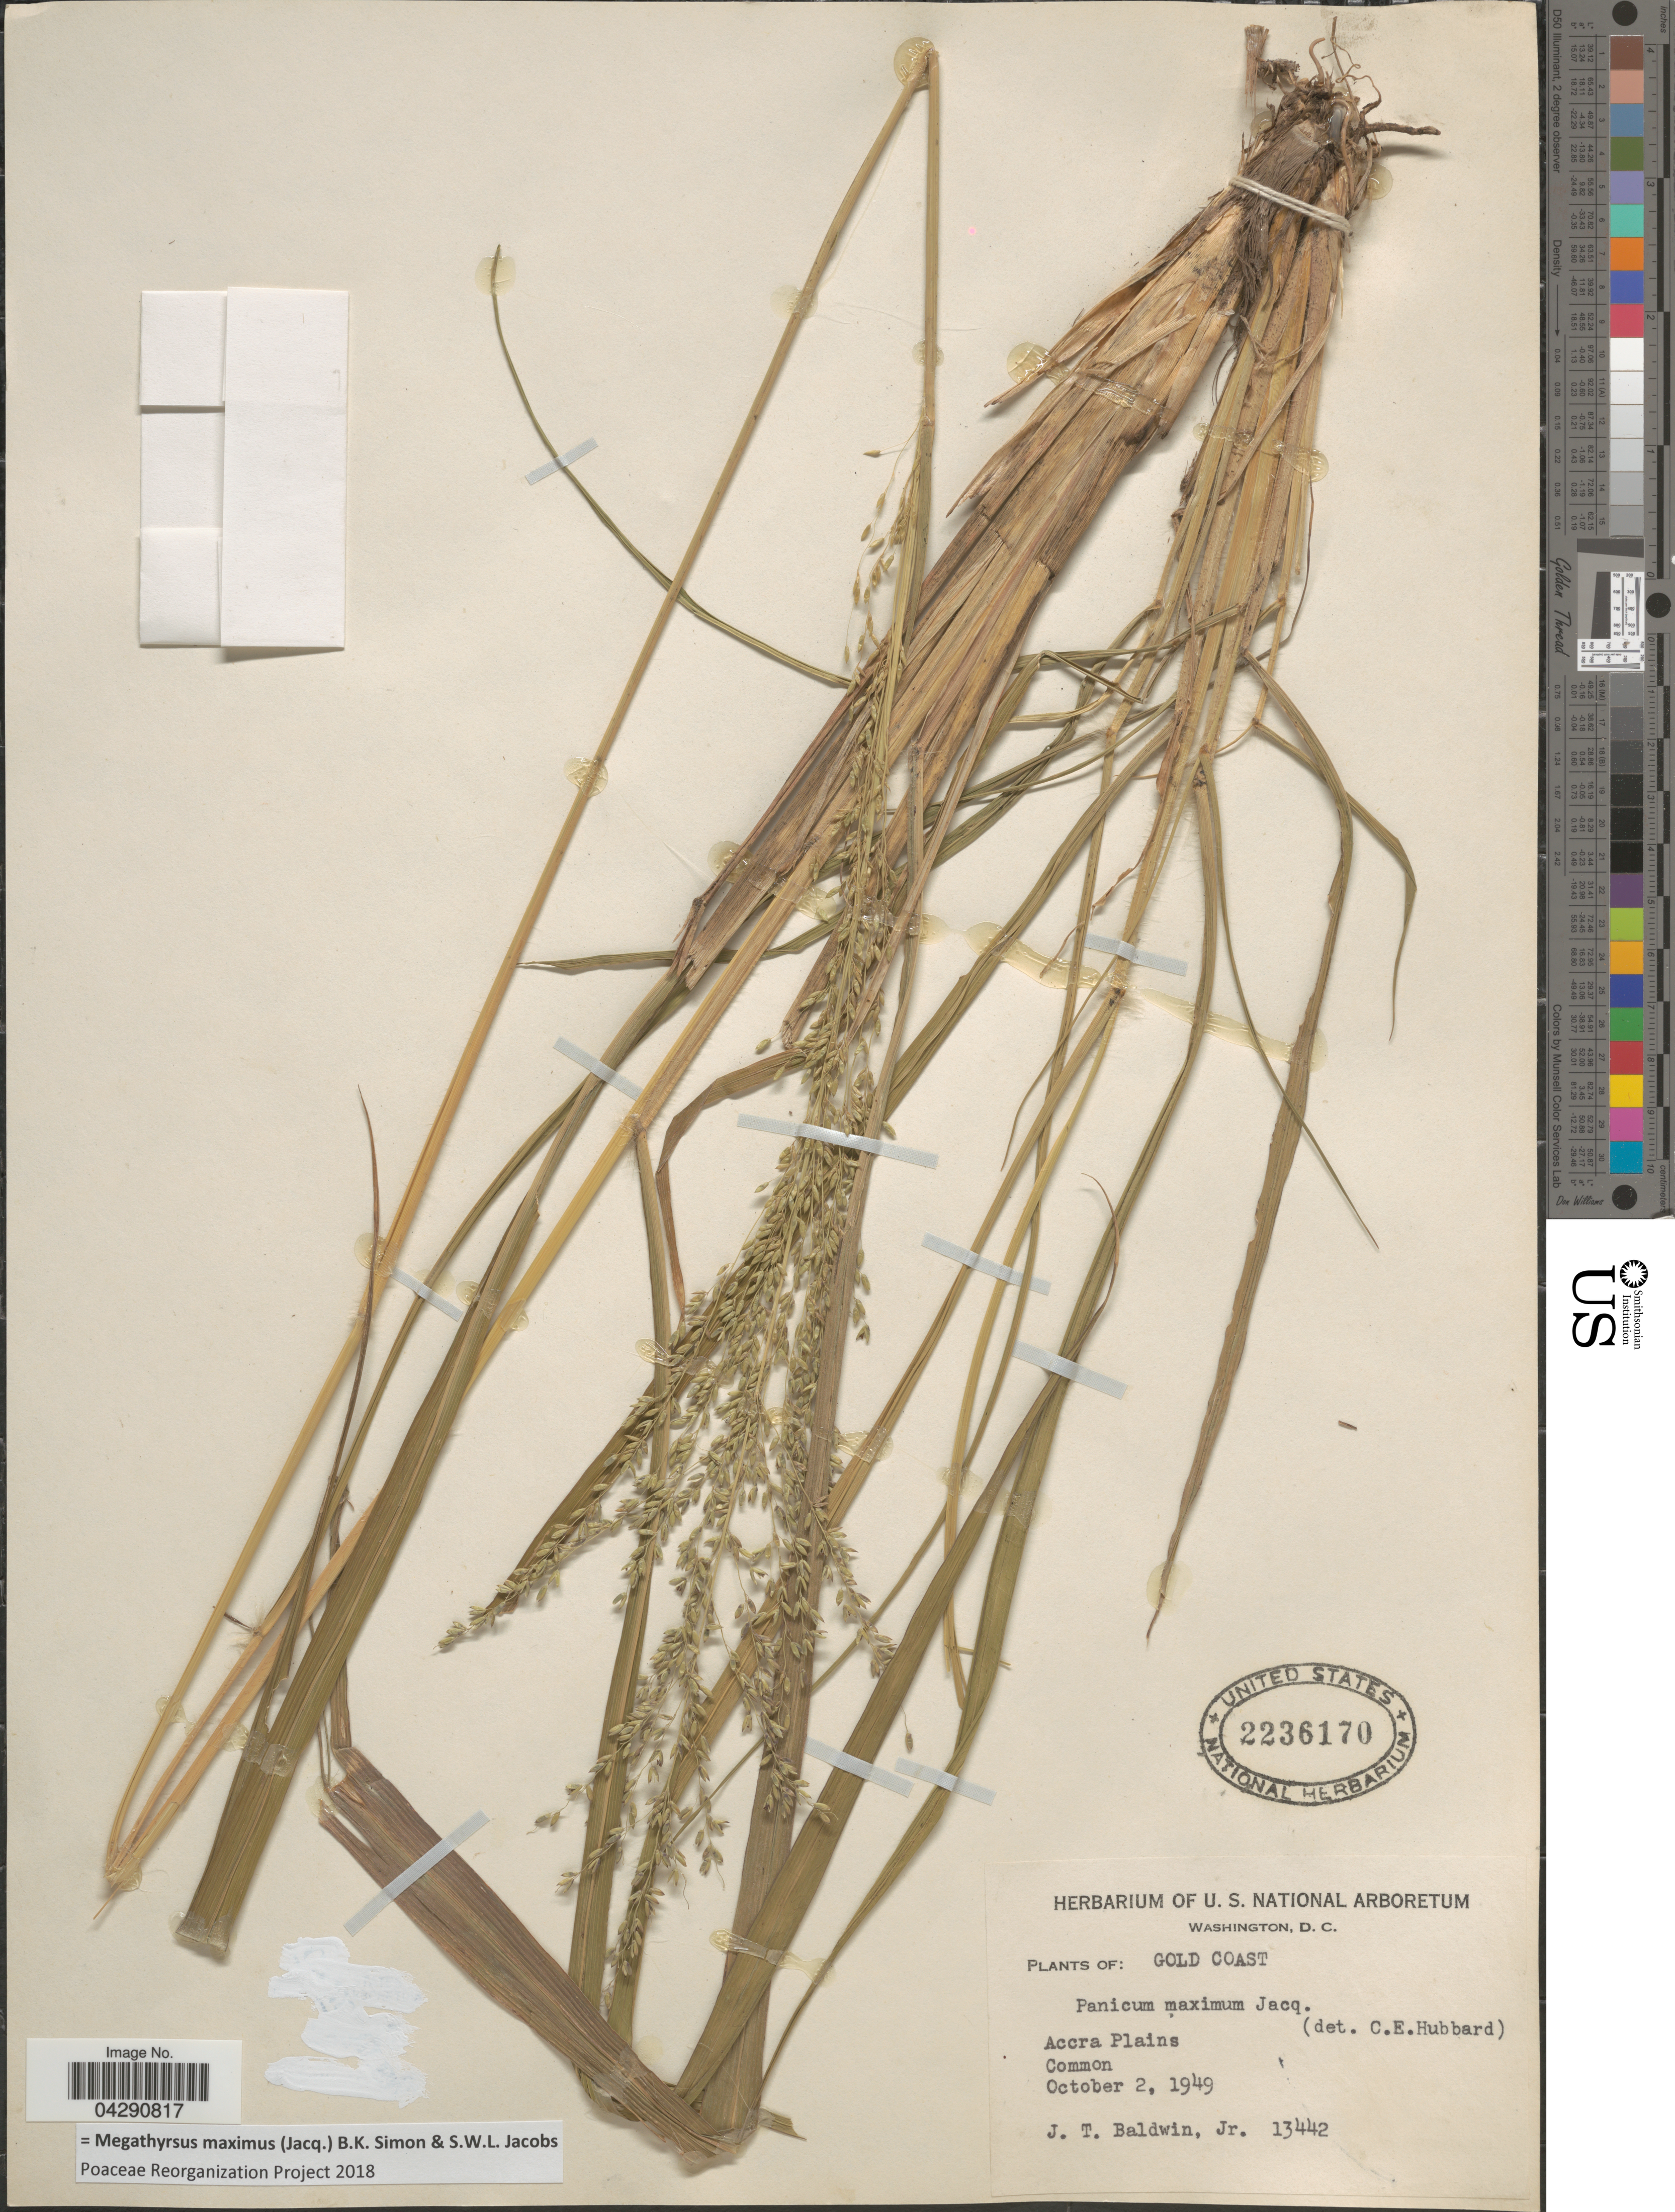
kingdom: Plantae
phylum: Tracheophyta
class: Liliopsida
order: Poales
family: Poaceae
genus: Megathyrsus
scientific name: Megathyrsus maximus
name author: (Jacq.) B.K. Simon & S.W.L. Jacobs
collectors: J. T. Baldwin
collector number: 13442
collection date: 1949-10-02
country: Ghana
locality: Gold Coast. Accra Plains.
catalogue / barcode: US 2236170